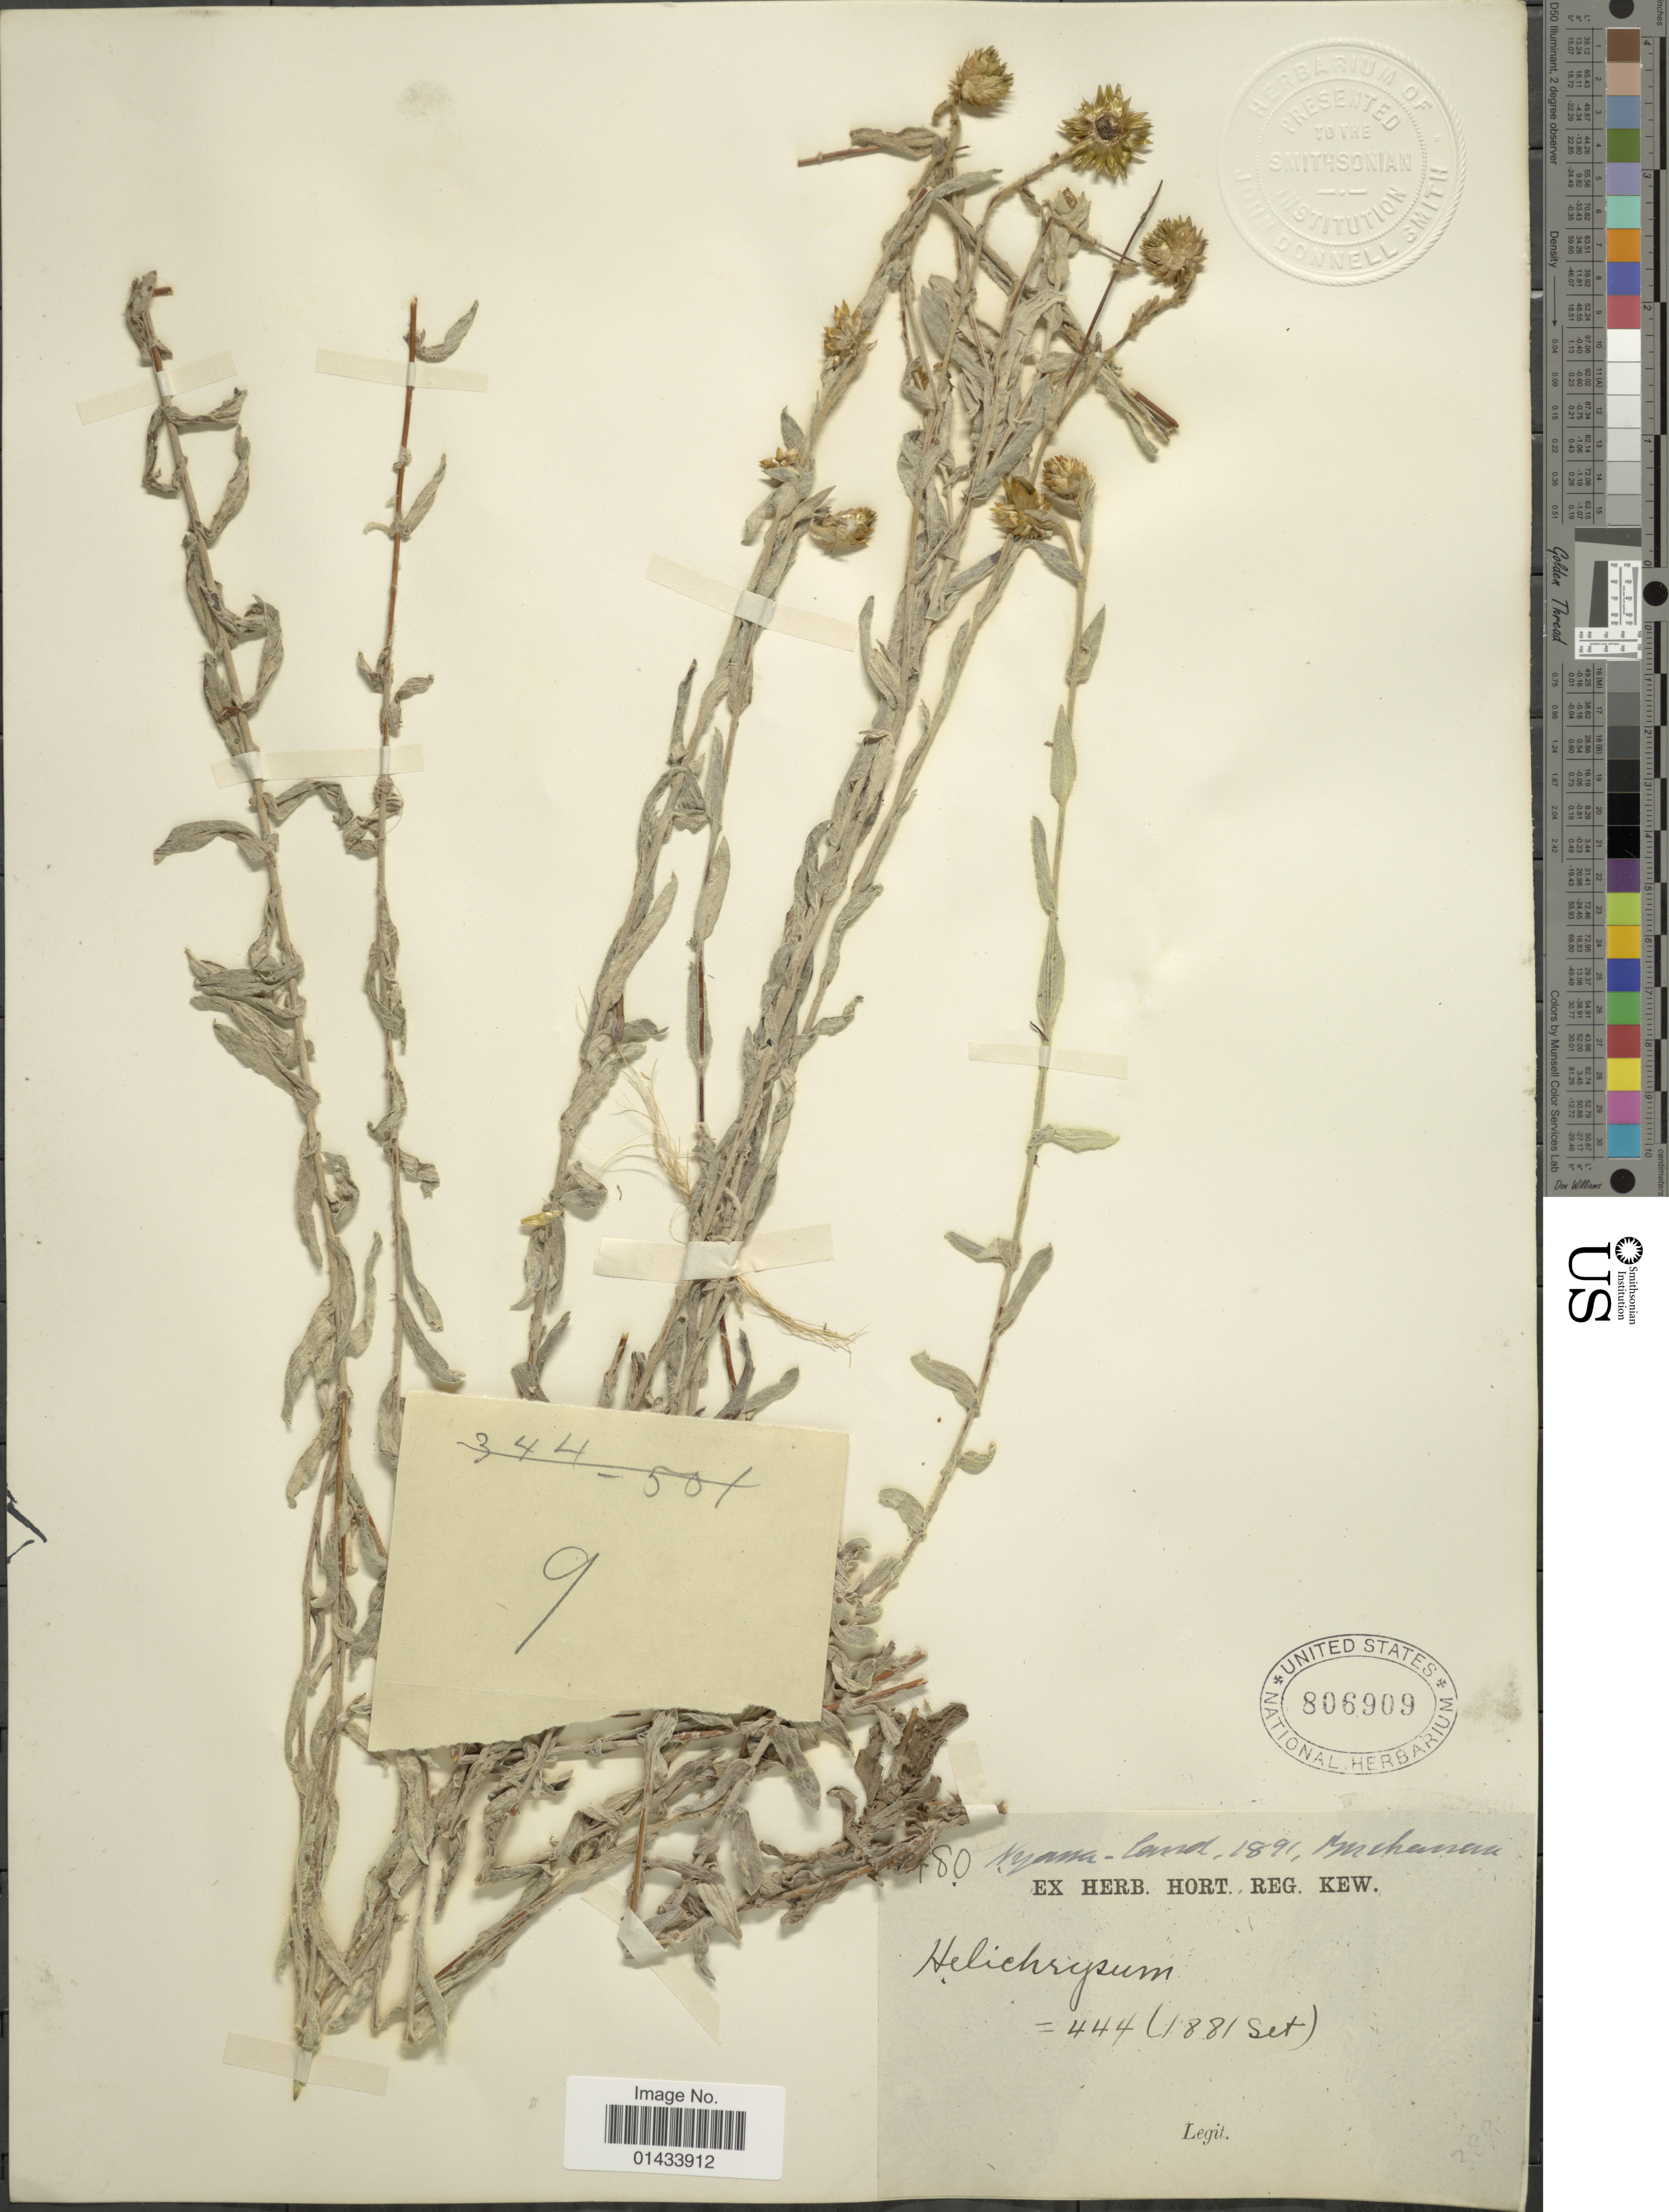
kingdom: Plantae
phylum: Tracheophyta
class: Magnoliopsida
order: Asterales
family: Asteraceae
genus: Helichrysum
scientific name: Helichrysum sp.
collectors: ex herb. Hort. Reg. Kew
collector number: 80/9*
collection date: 1891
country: Gabon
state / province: Nyanga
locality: Nyanga Land, Munchana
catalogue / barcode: US 806909